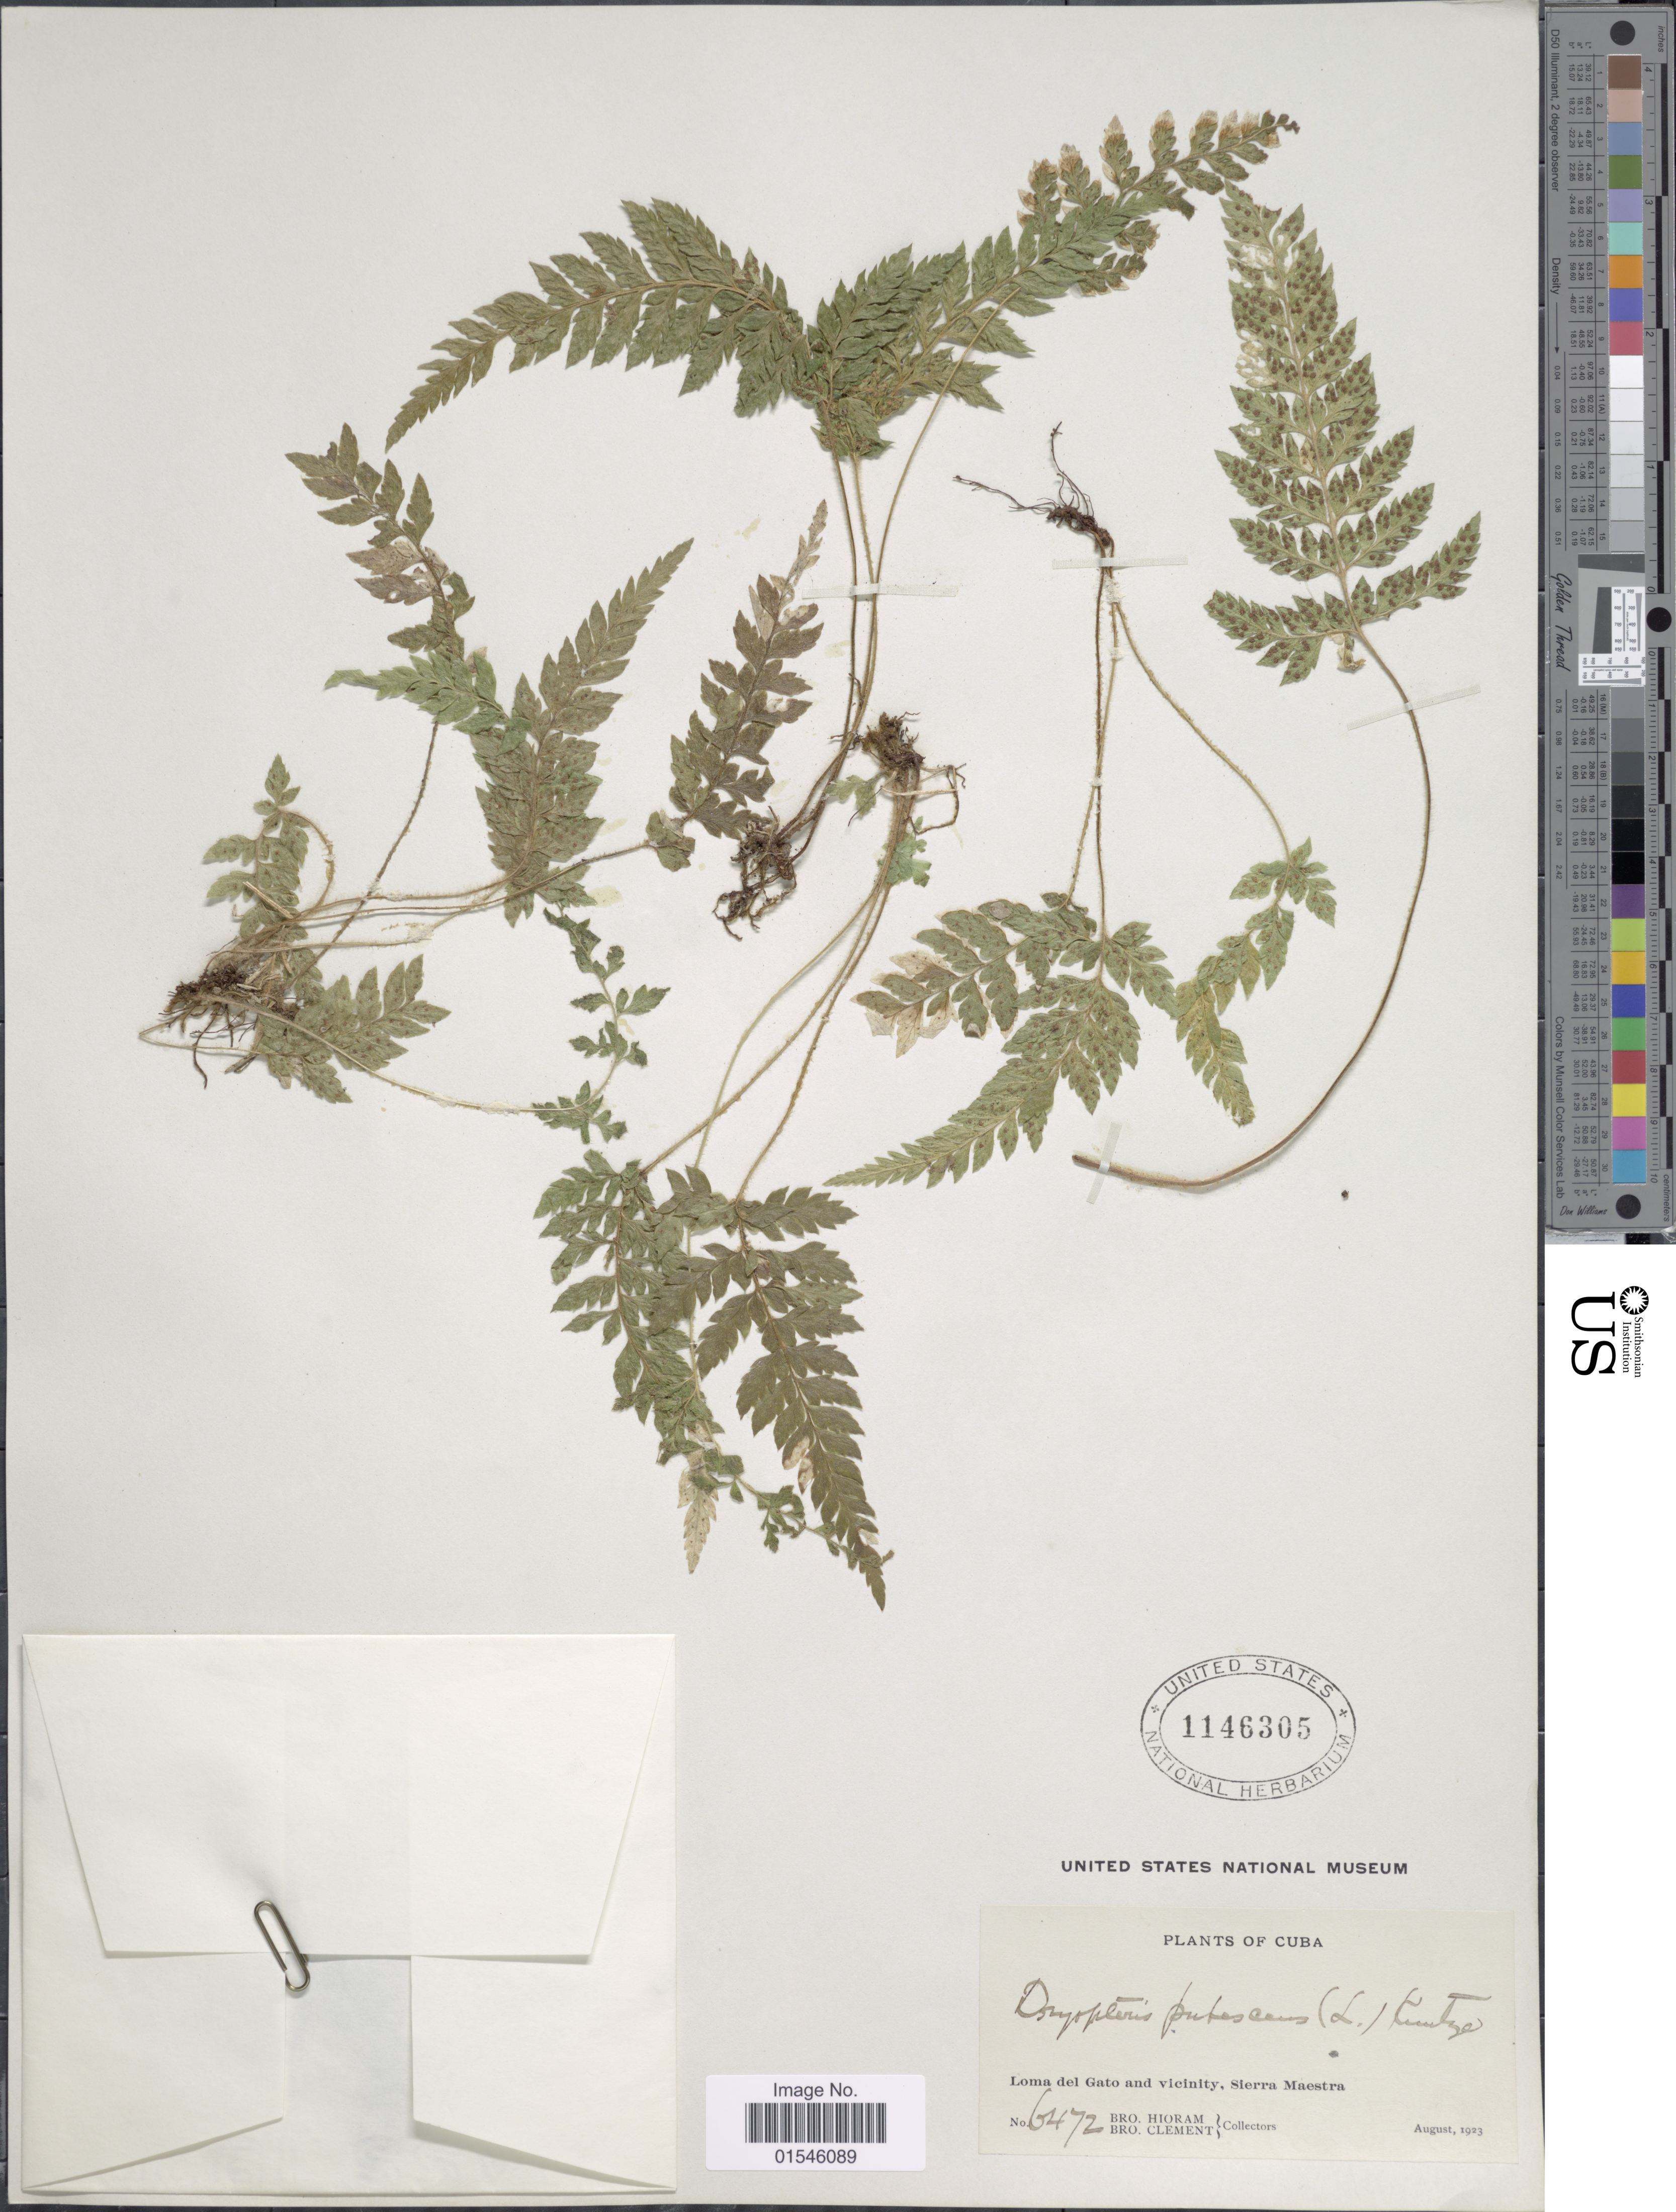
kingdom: Plantae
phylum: Tracheophyta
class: Polypodiopsida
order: Polypodiales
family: Dryopteridaceae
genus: Polystichopsis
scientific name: Polystichopsis pubescens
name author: (L.) C.V. Morton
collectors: Bro. Hioram & B. Clement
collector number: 6472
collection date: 1923-08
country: Cuba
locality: Loma dl gato and vicinity, Sierra Maestra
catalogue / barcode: US 1146305